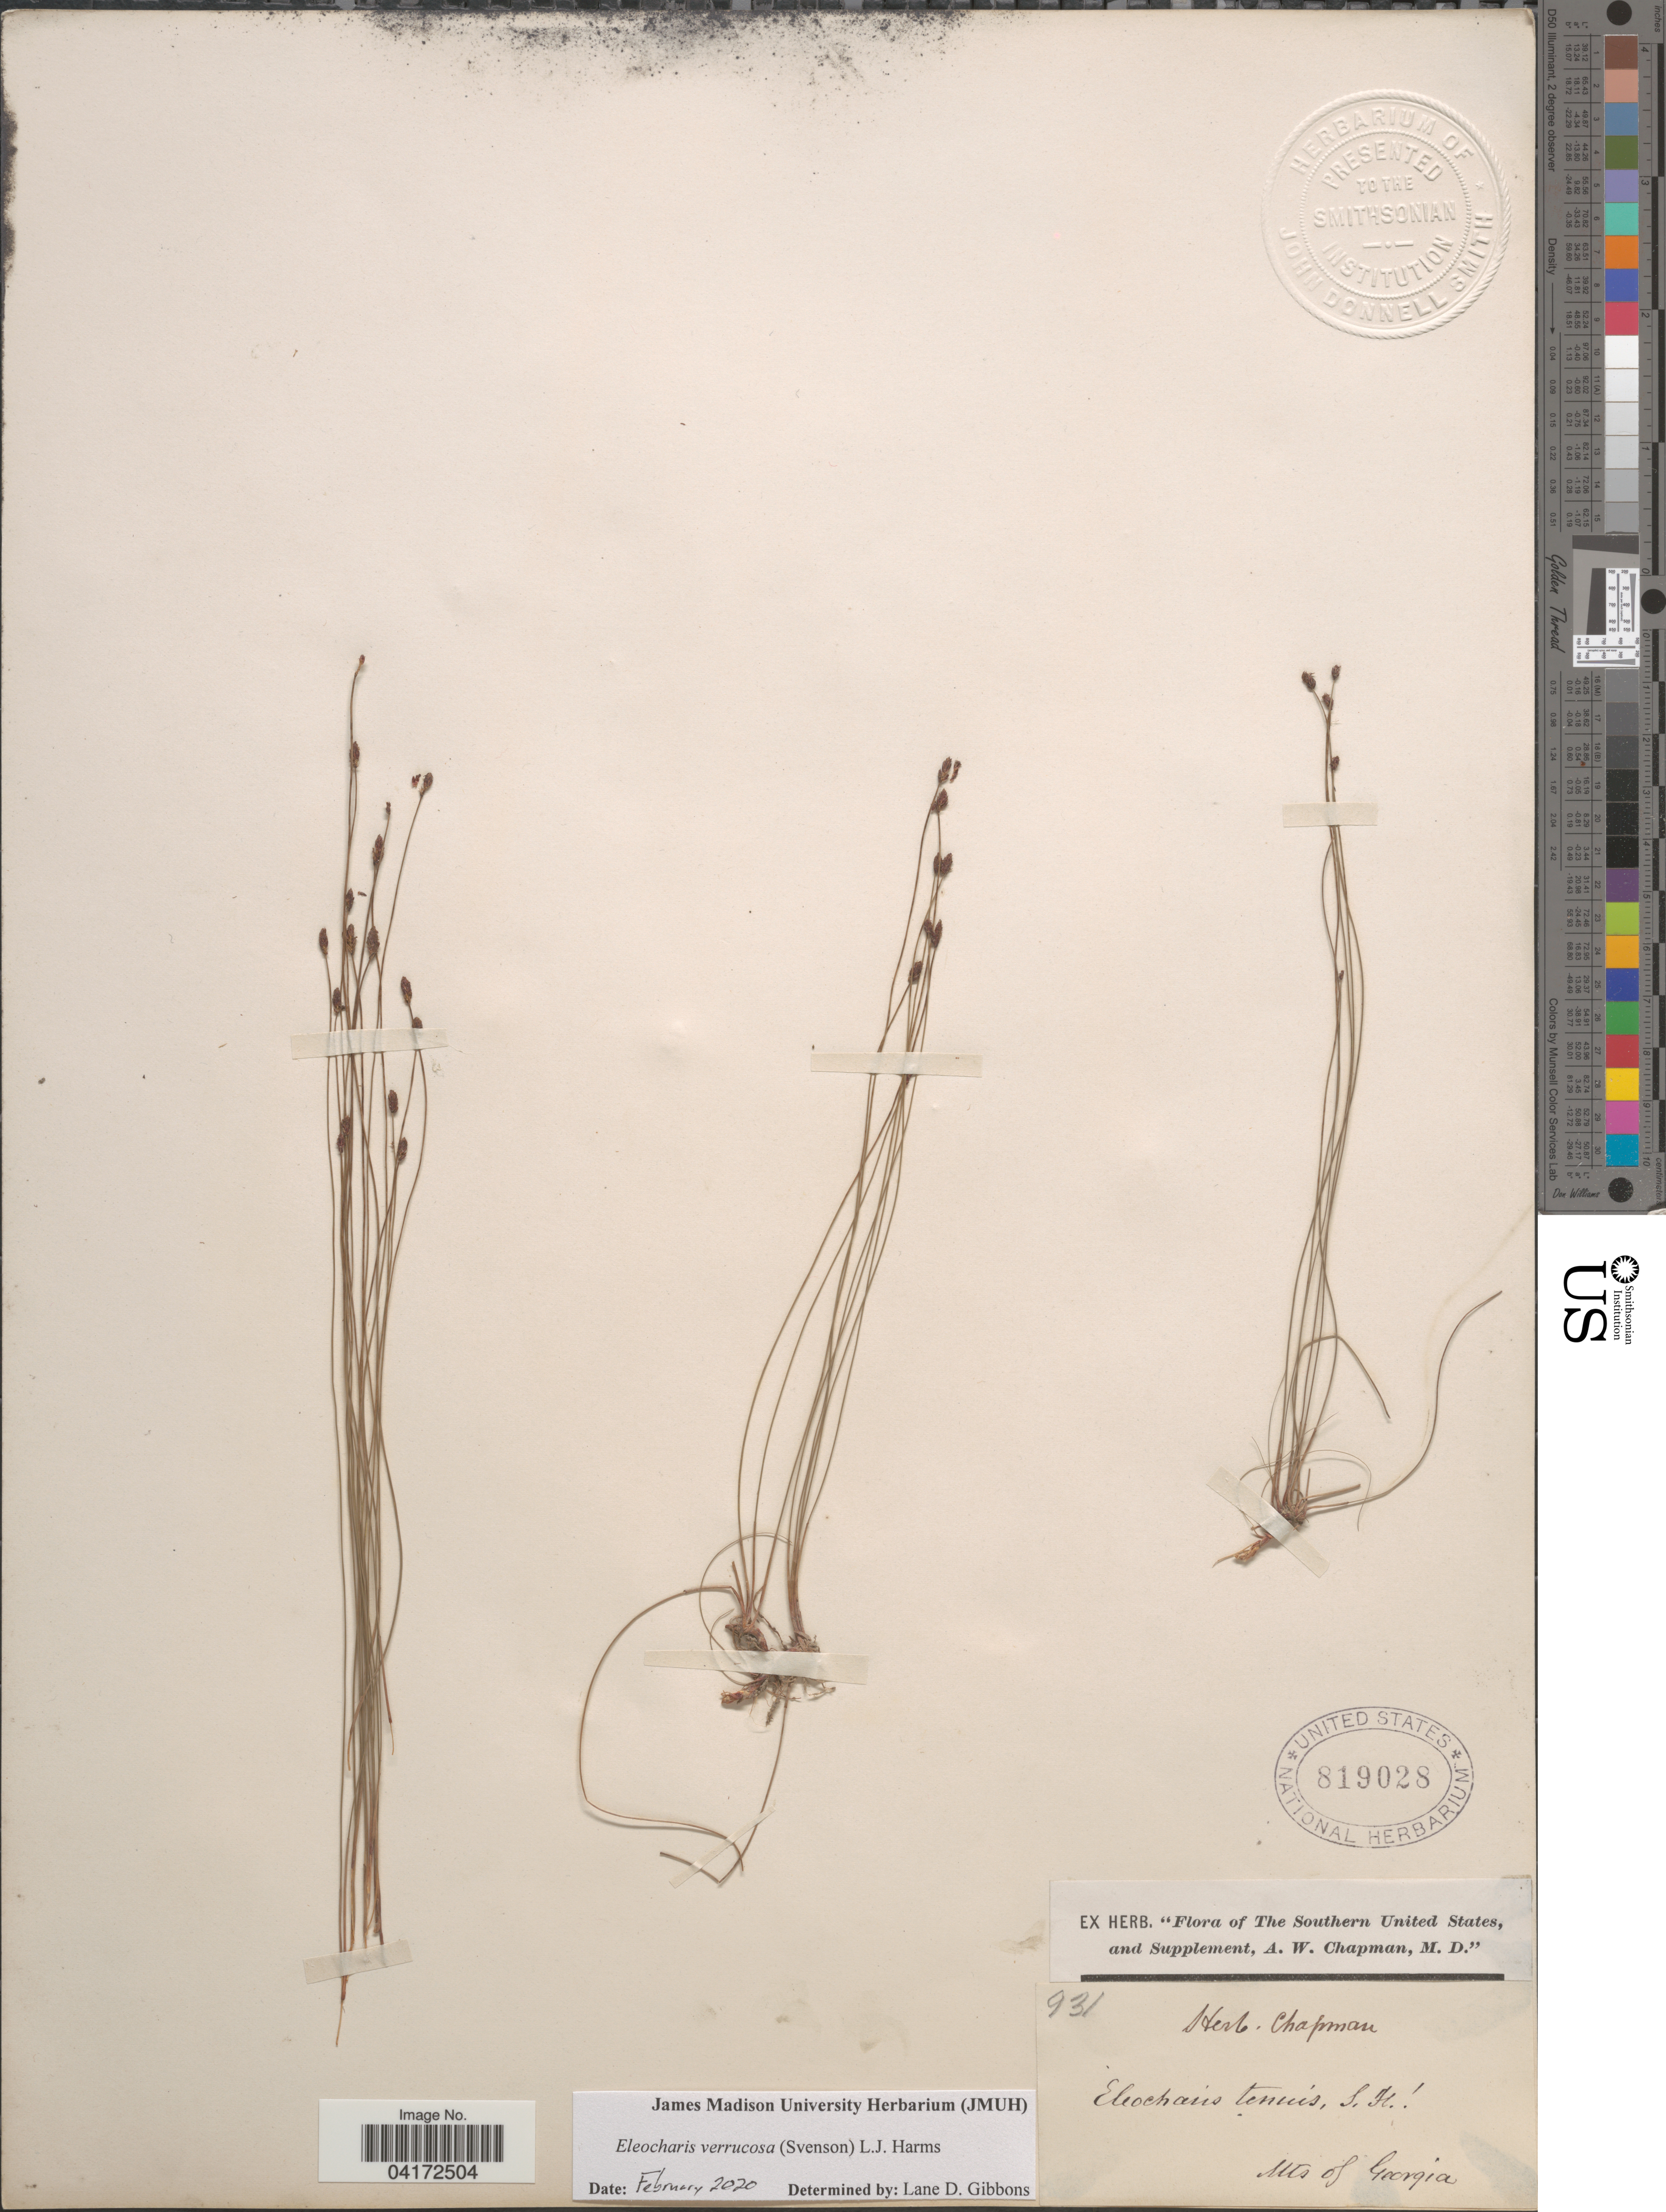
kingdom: Plantae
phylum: Tracheophyta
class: Liliopsida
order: Poales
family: Cyperaceae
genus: Eleocharis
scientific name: Eleocharis verrucosa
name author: (Svenson) L. J. Harms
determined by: Gibbons, Lane D.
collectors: A. W. Chapman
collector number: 931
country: United States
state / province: Georgia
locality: Southern United States. Mts of Georgia.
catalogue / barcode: US 819028